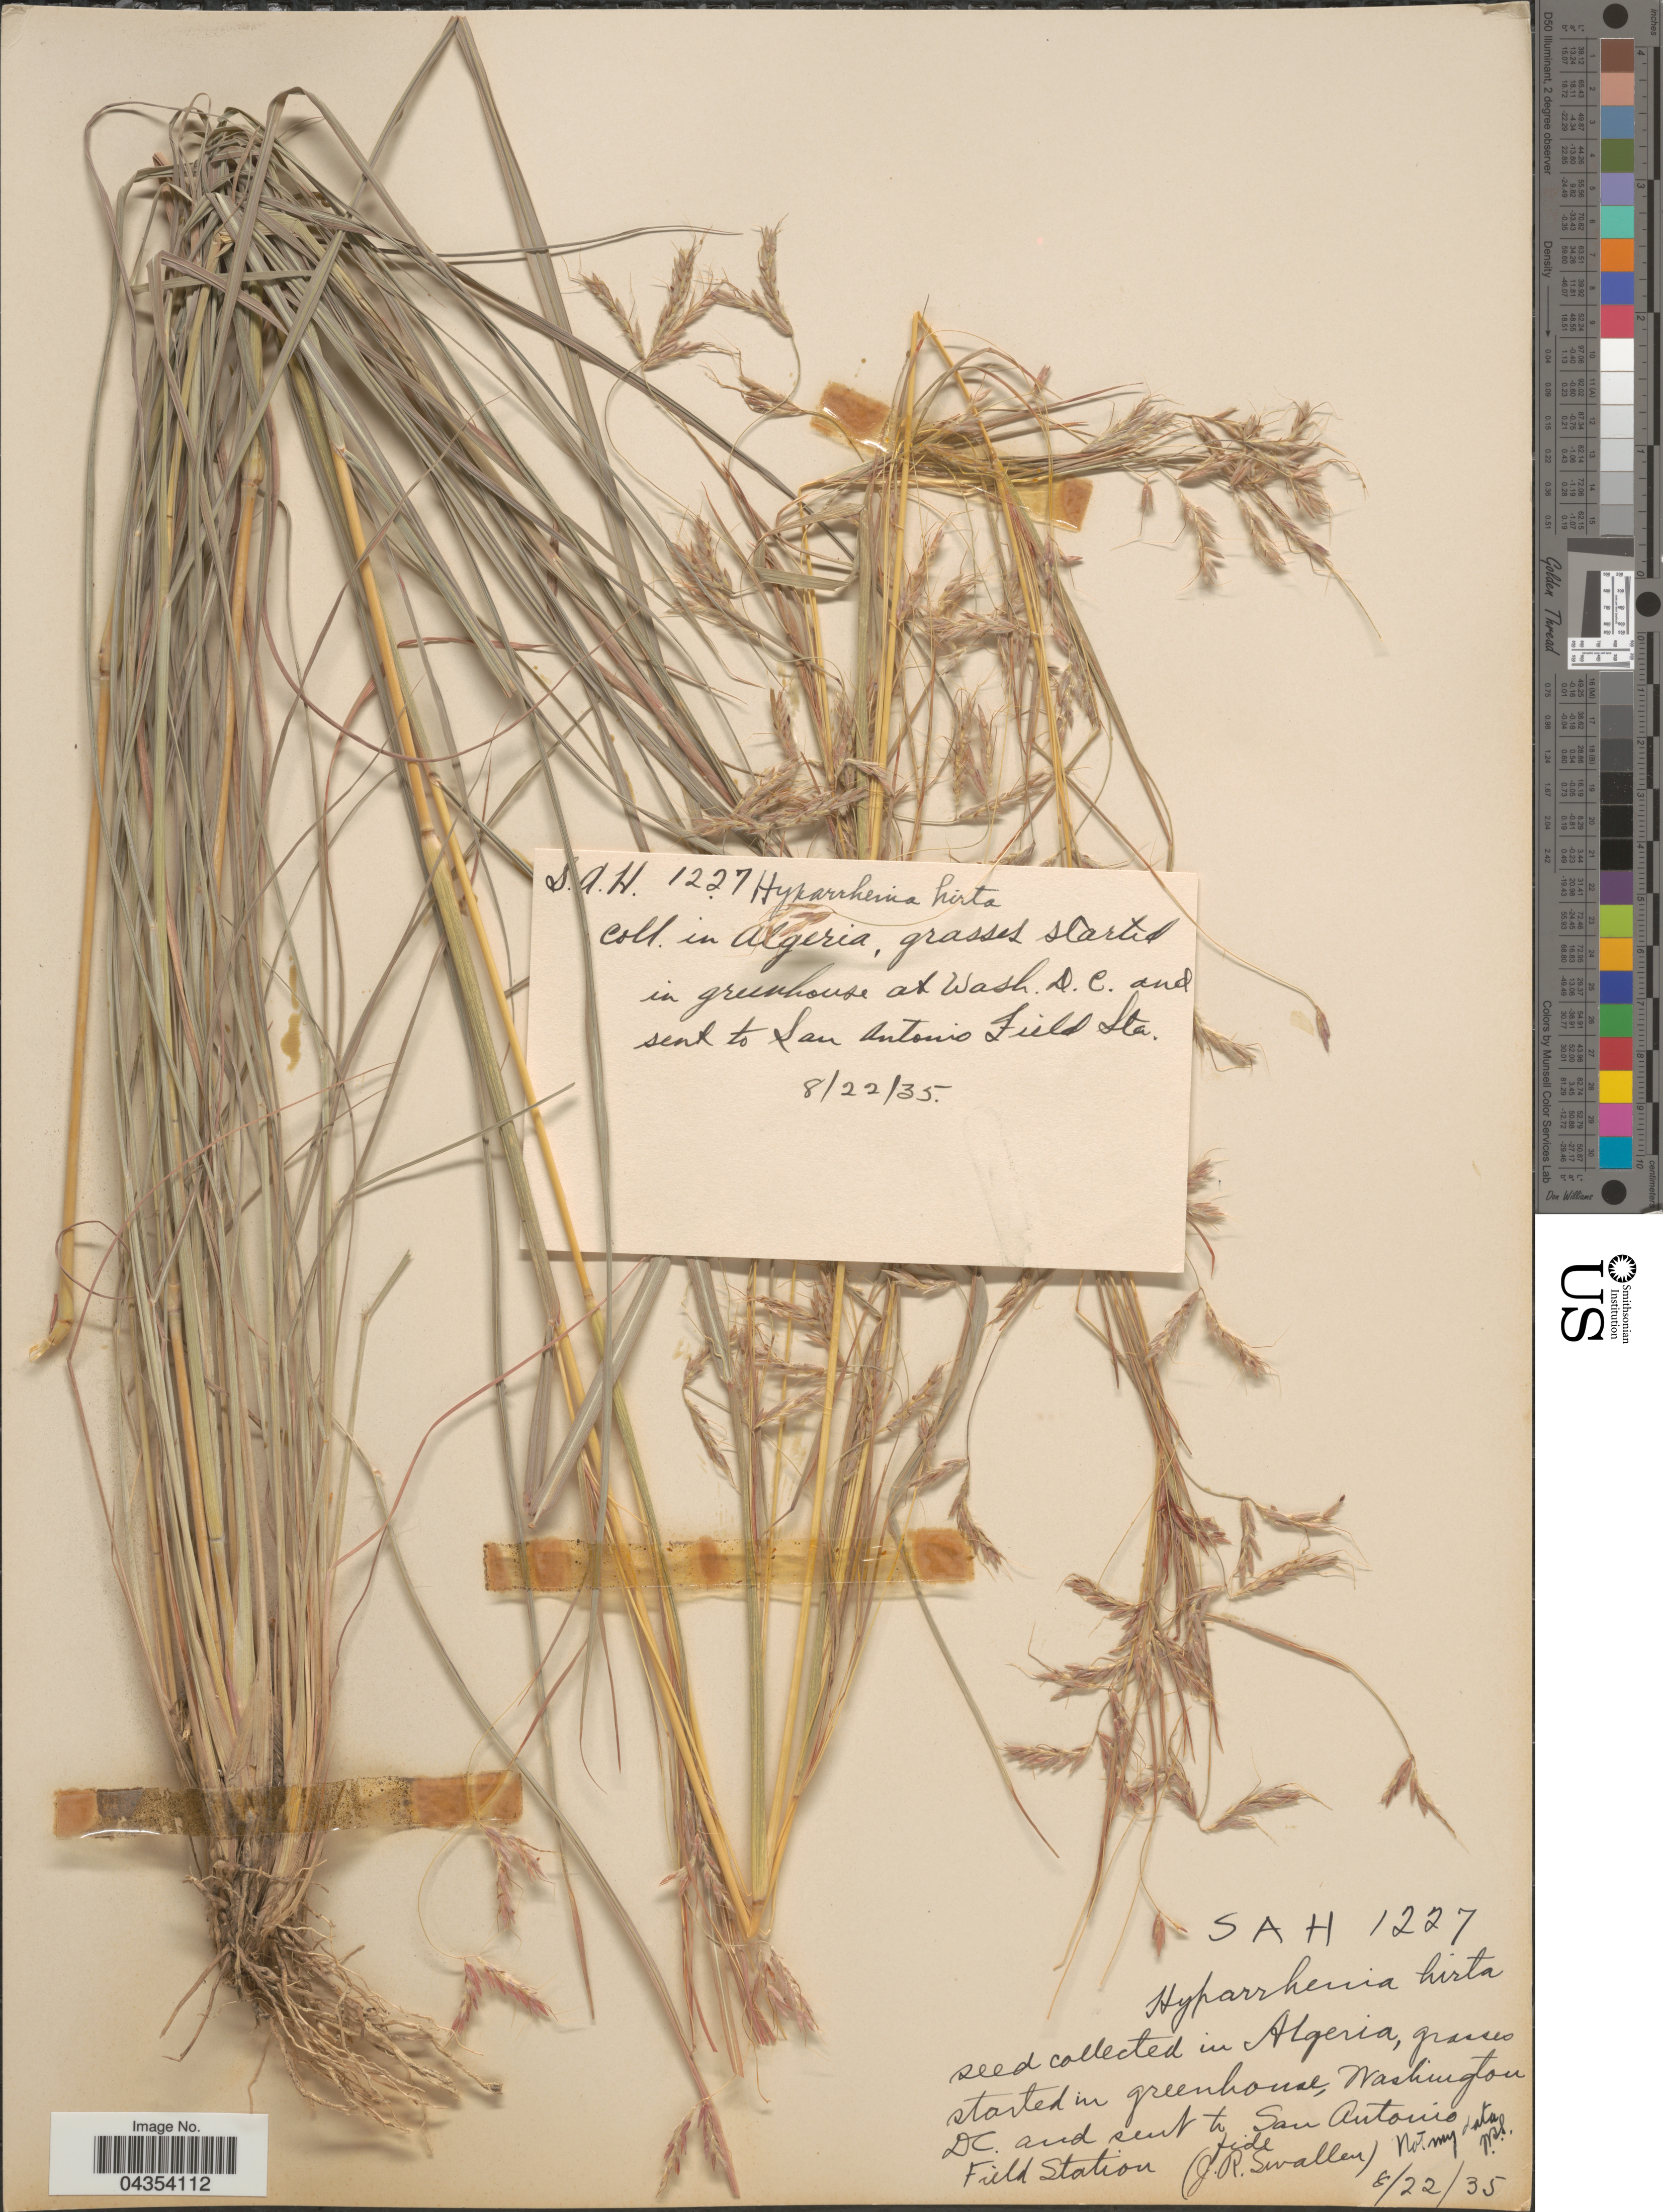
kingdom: Plantae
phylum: Tracheophyta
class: Liliopsida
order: Poales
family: Poaceae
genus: Hyparrhenia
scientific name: Hyparrhenia hirta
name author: (L.) Stapf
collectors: S. A. H.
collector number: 1227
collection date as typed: Transcribed d/m/y: 22/8/35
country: United States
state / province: District of Columbia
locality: In greenhouse at Wash. D.C.